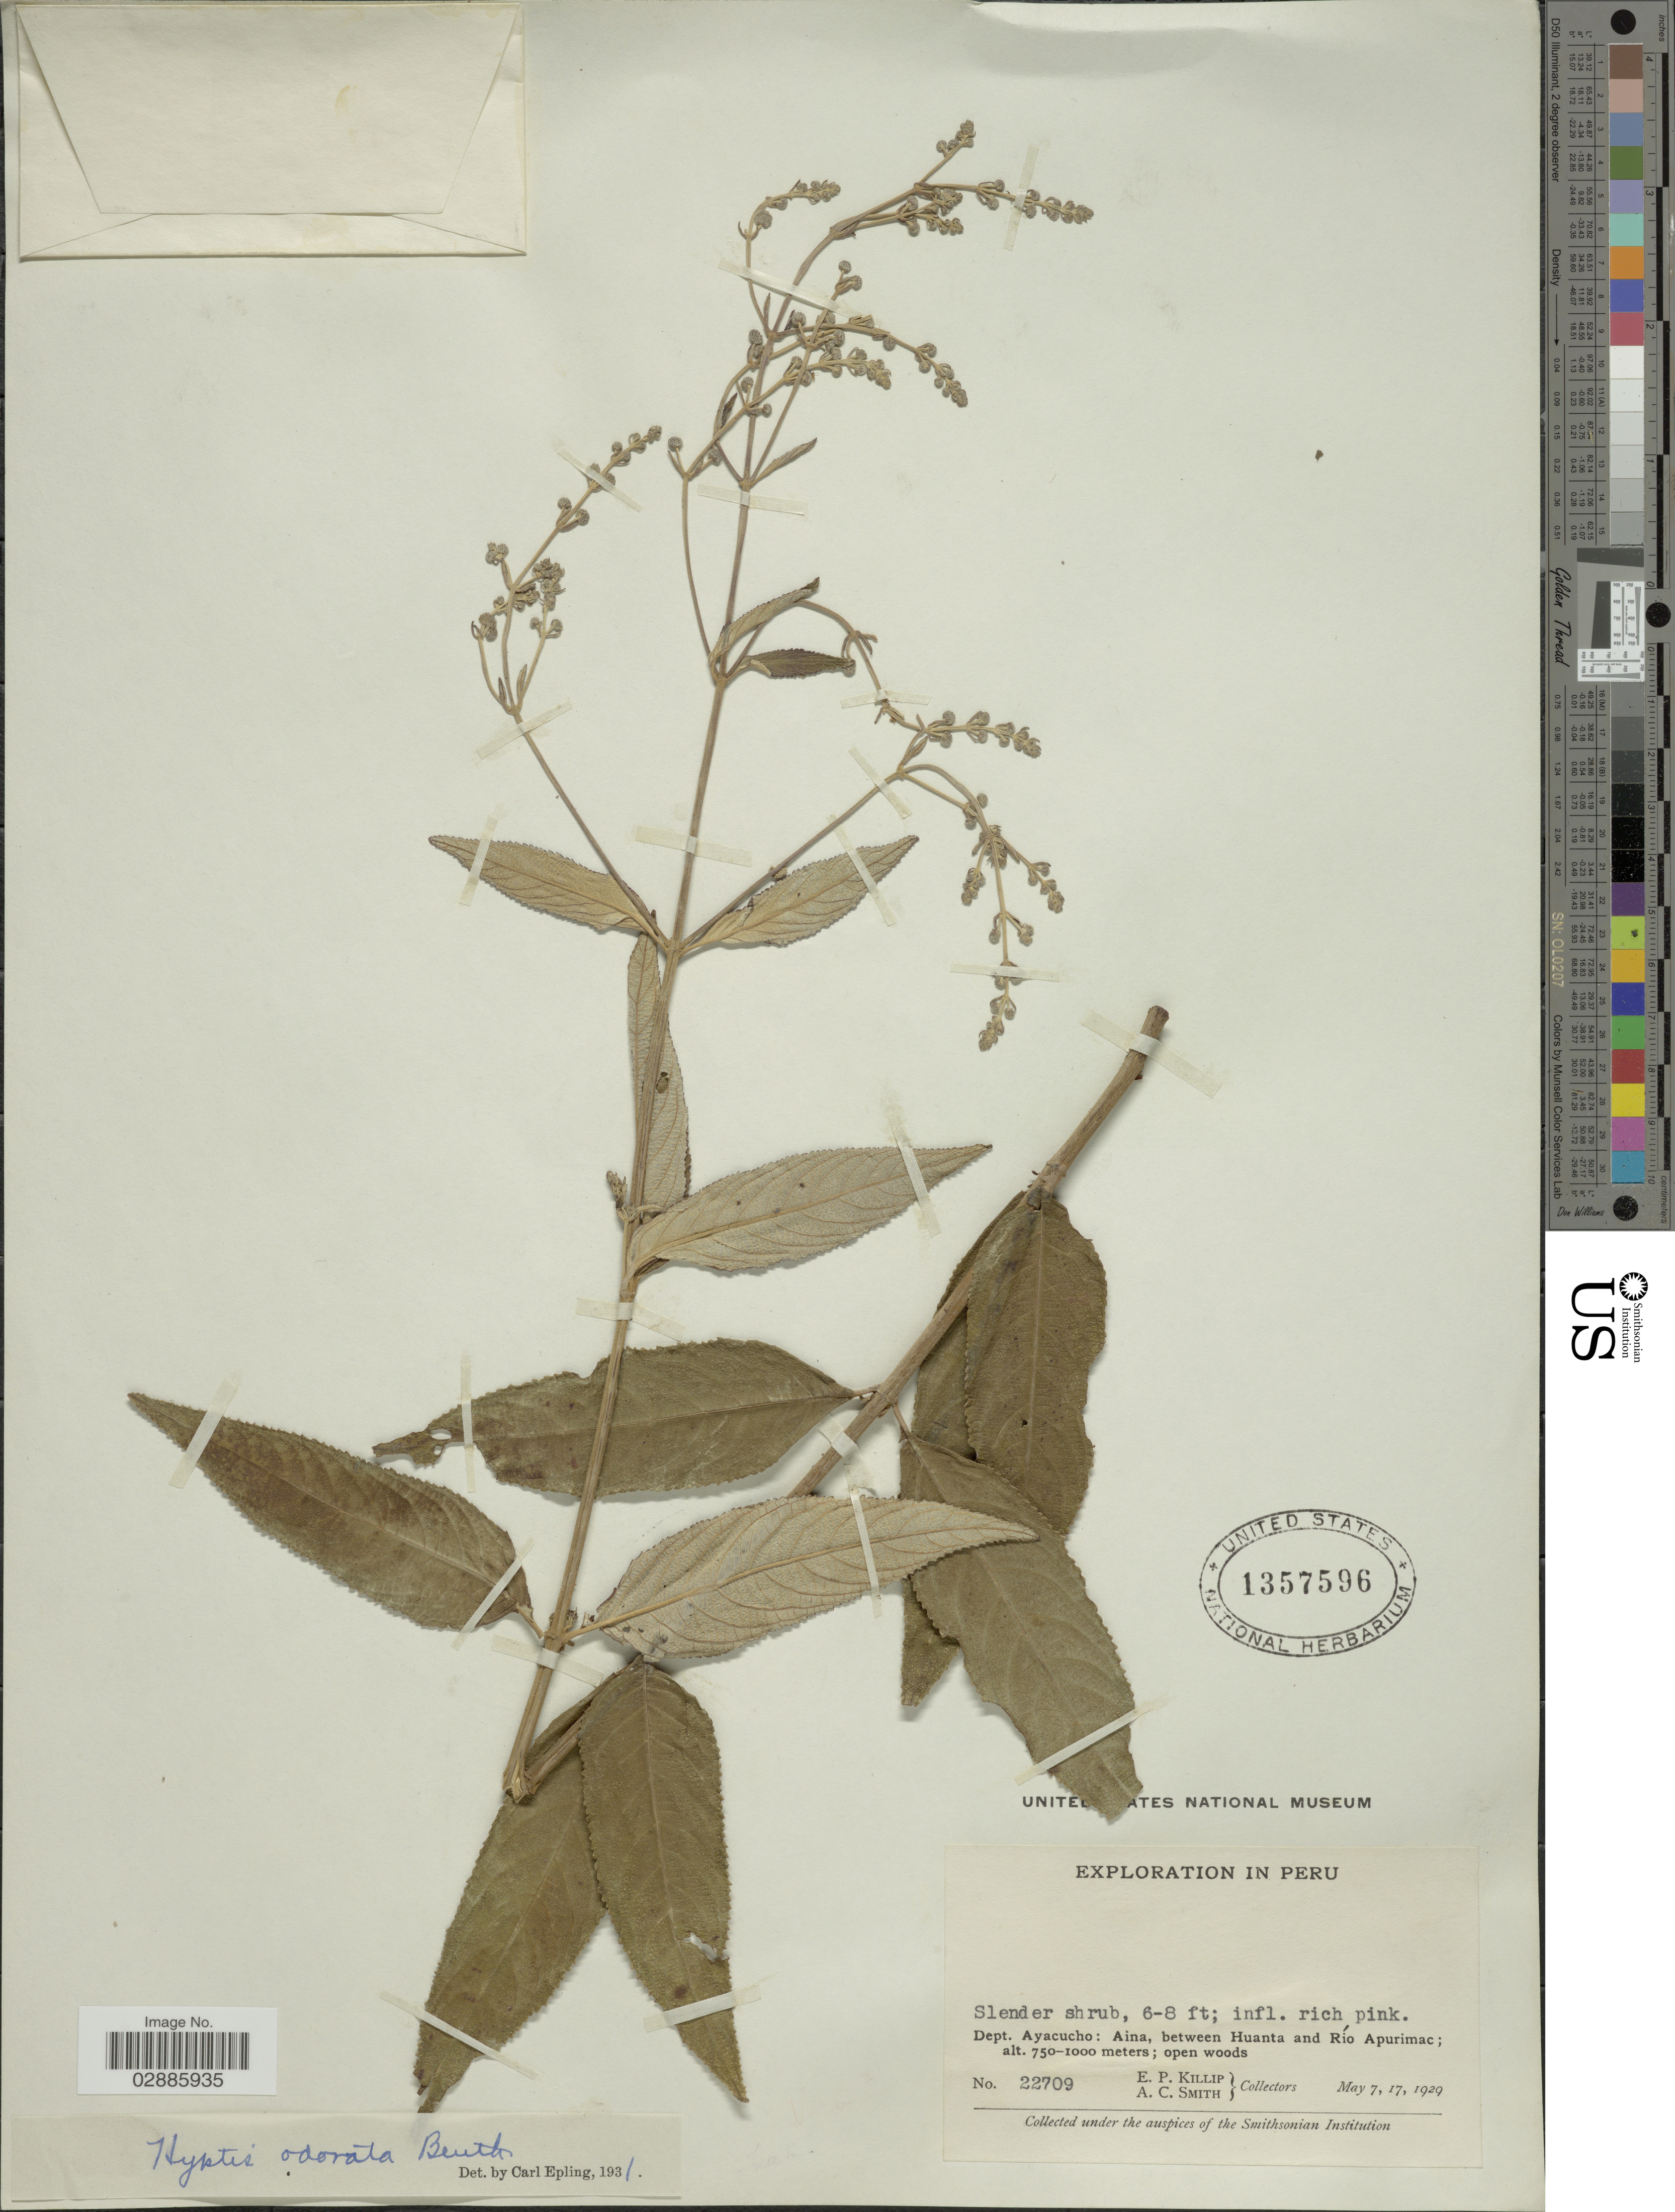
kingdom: Plantae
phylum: Tracheophyta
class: Magnoliopsida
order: Lamiales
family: Lamiaceae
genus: Hyptis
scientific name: Hyptis odorata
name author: Benth.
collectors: E. P. Killip & A. C. Smith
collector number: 22709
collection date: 1929-05-07/1929-05-17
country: Peru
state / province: Ayacucho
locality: Dept. Ayacucho: Aina, between Huanta and Río Apurimac.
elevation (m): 750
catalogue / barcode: US 1357596